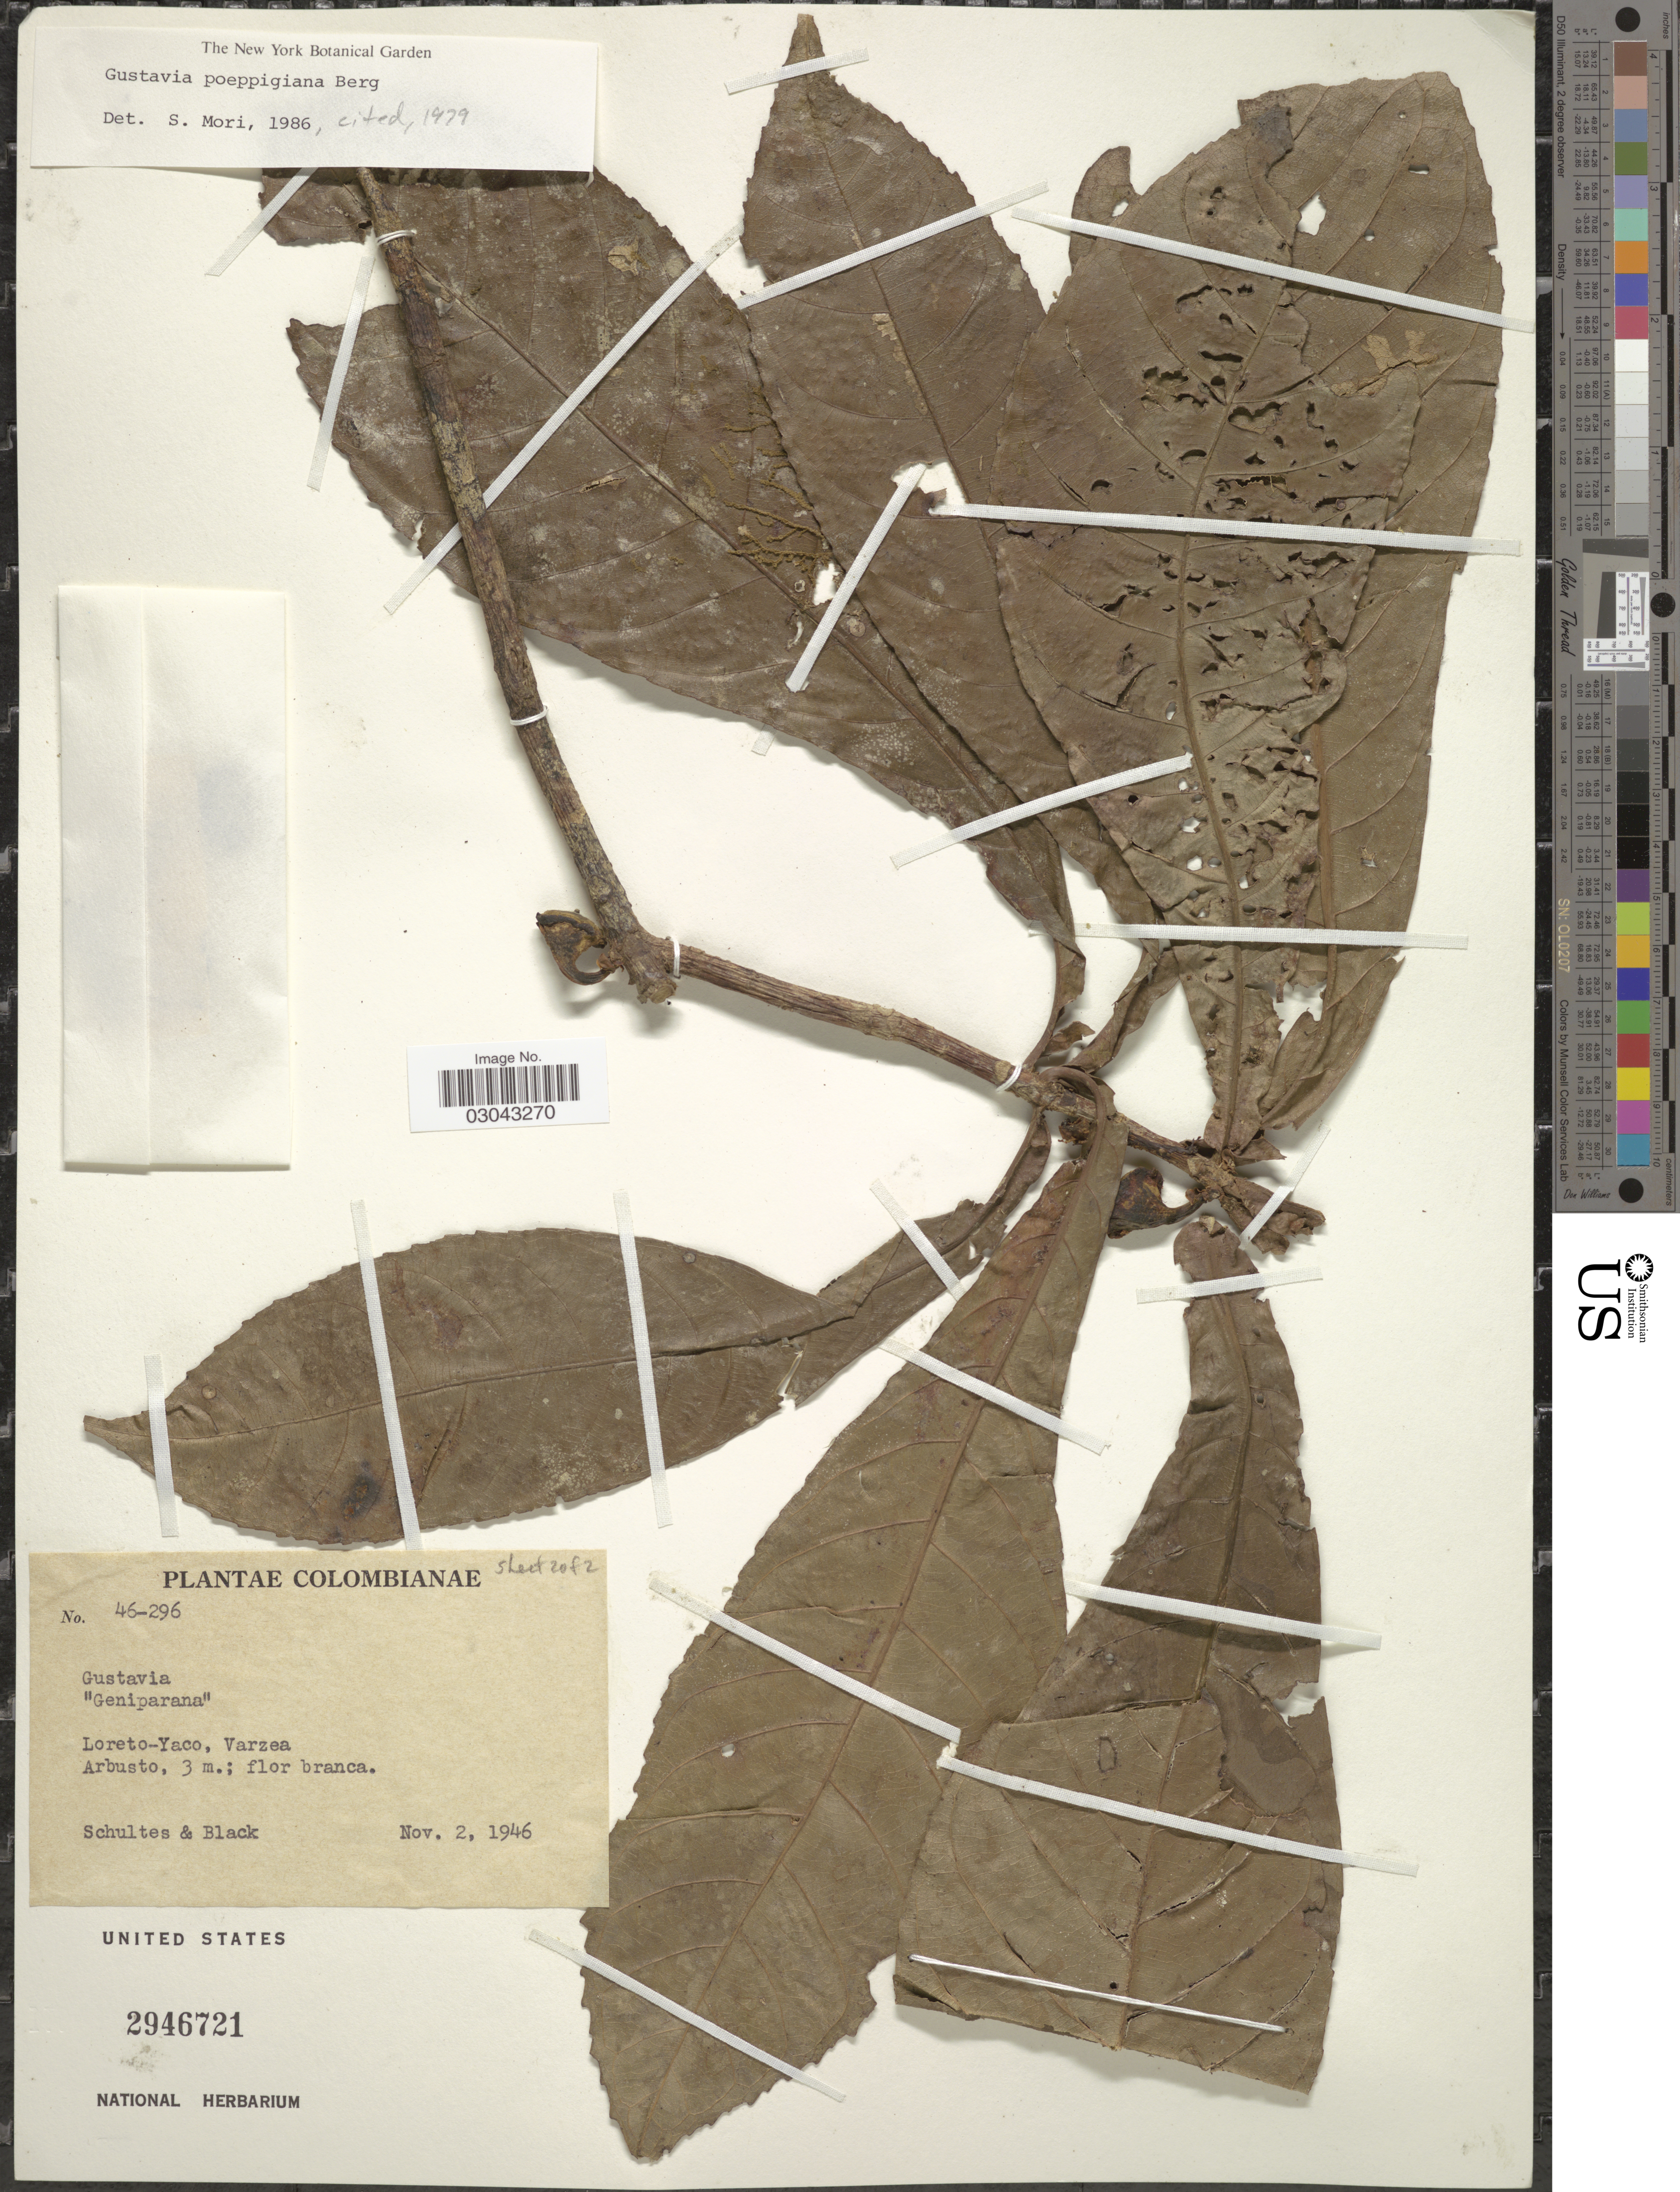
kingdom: Plantae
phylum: Tracheophyta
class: Magnoliopsida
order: Ericales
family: Lecythidaceae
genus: Gustavia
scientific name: Gustavia poeppigiana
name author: O. Berg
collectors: -- Schultes & -- Black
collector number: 46-296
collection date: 1946-11-02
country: Colombia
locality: Loreto-Yacu, varzea.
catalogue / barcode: US 2946721